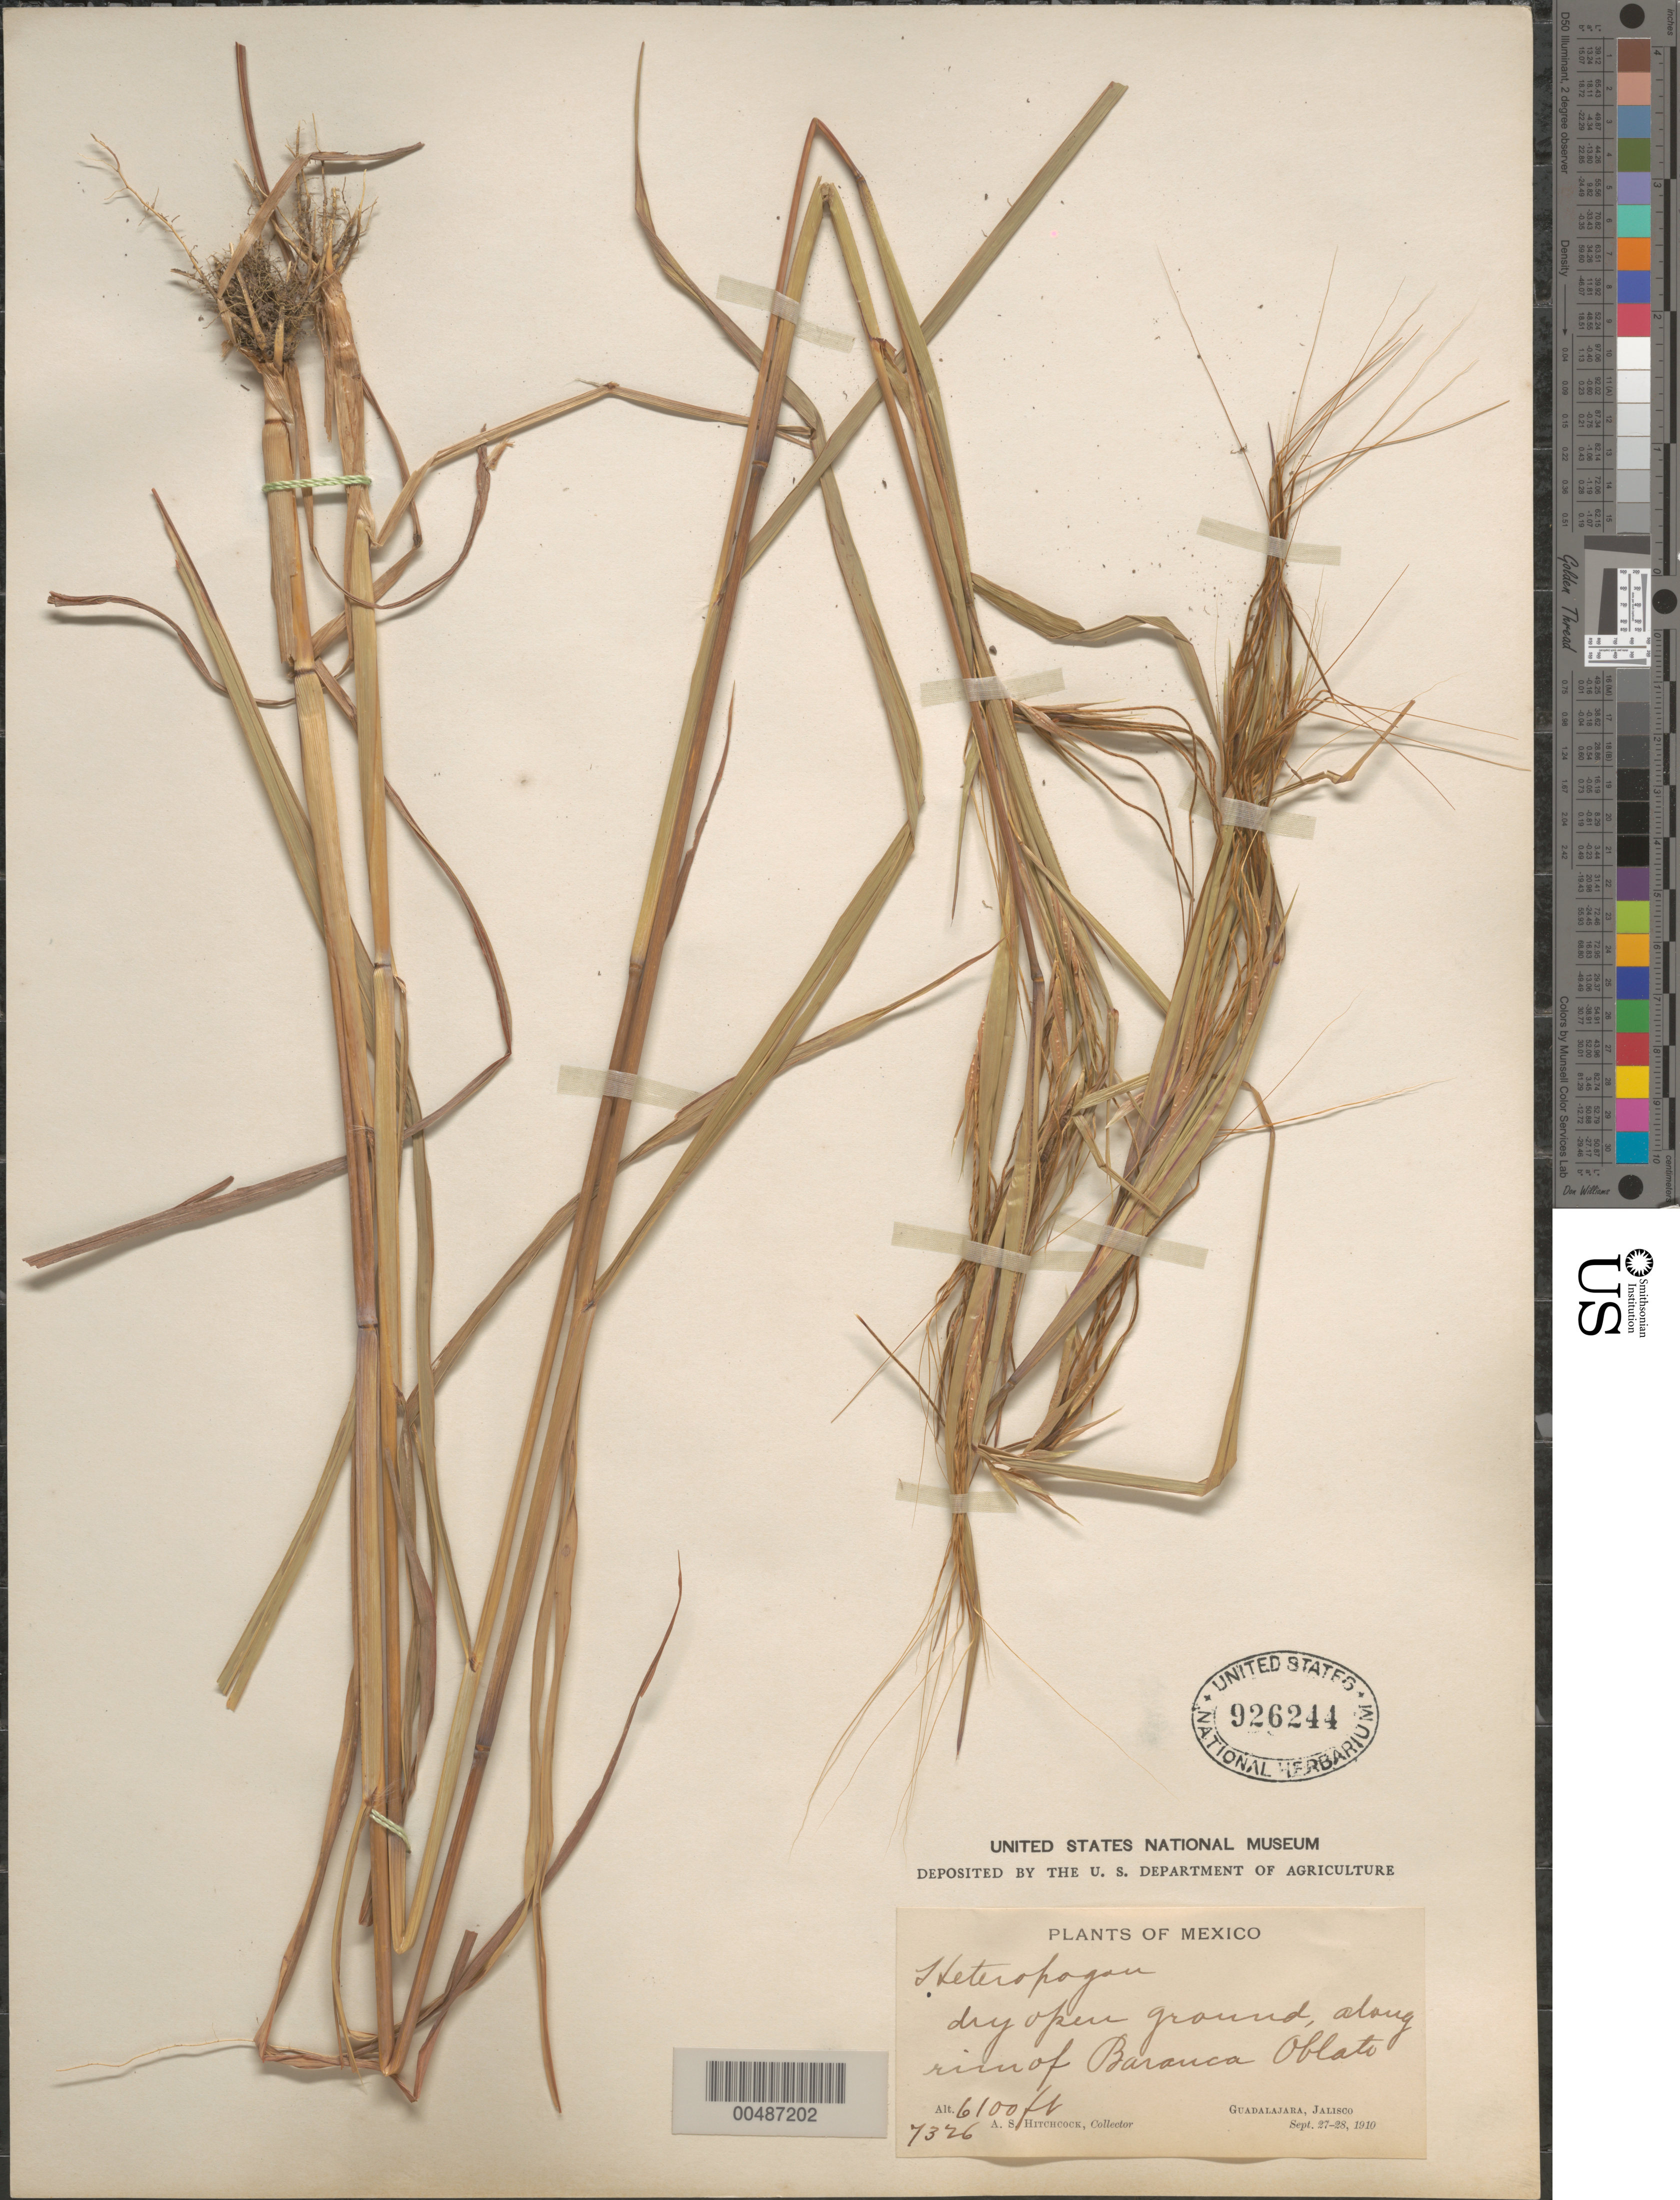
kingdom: Plantae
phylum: Tracheophyta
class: Liliopsida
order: Poales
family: Poaceae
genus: Heteropogon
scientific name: Heteropogon melanocarpus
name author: (Elliott) Benth.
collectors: A. S. Hitchcock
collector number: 7326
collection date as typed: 27 Sep 1910 to 28 Sep 1910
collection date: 1910-09-27/1910-09-28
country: Mexico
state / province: Jalisco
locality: Guadalajara, along rim of Baranca Oblato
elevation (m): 1859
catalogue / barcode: US 926244